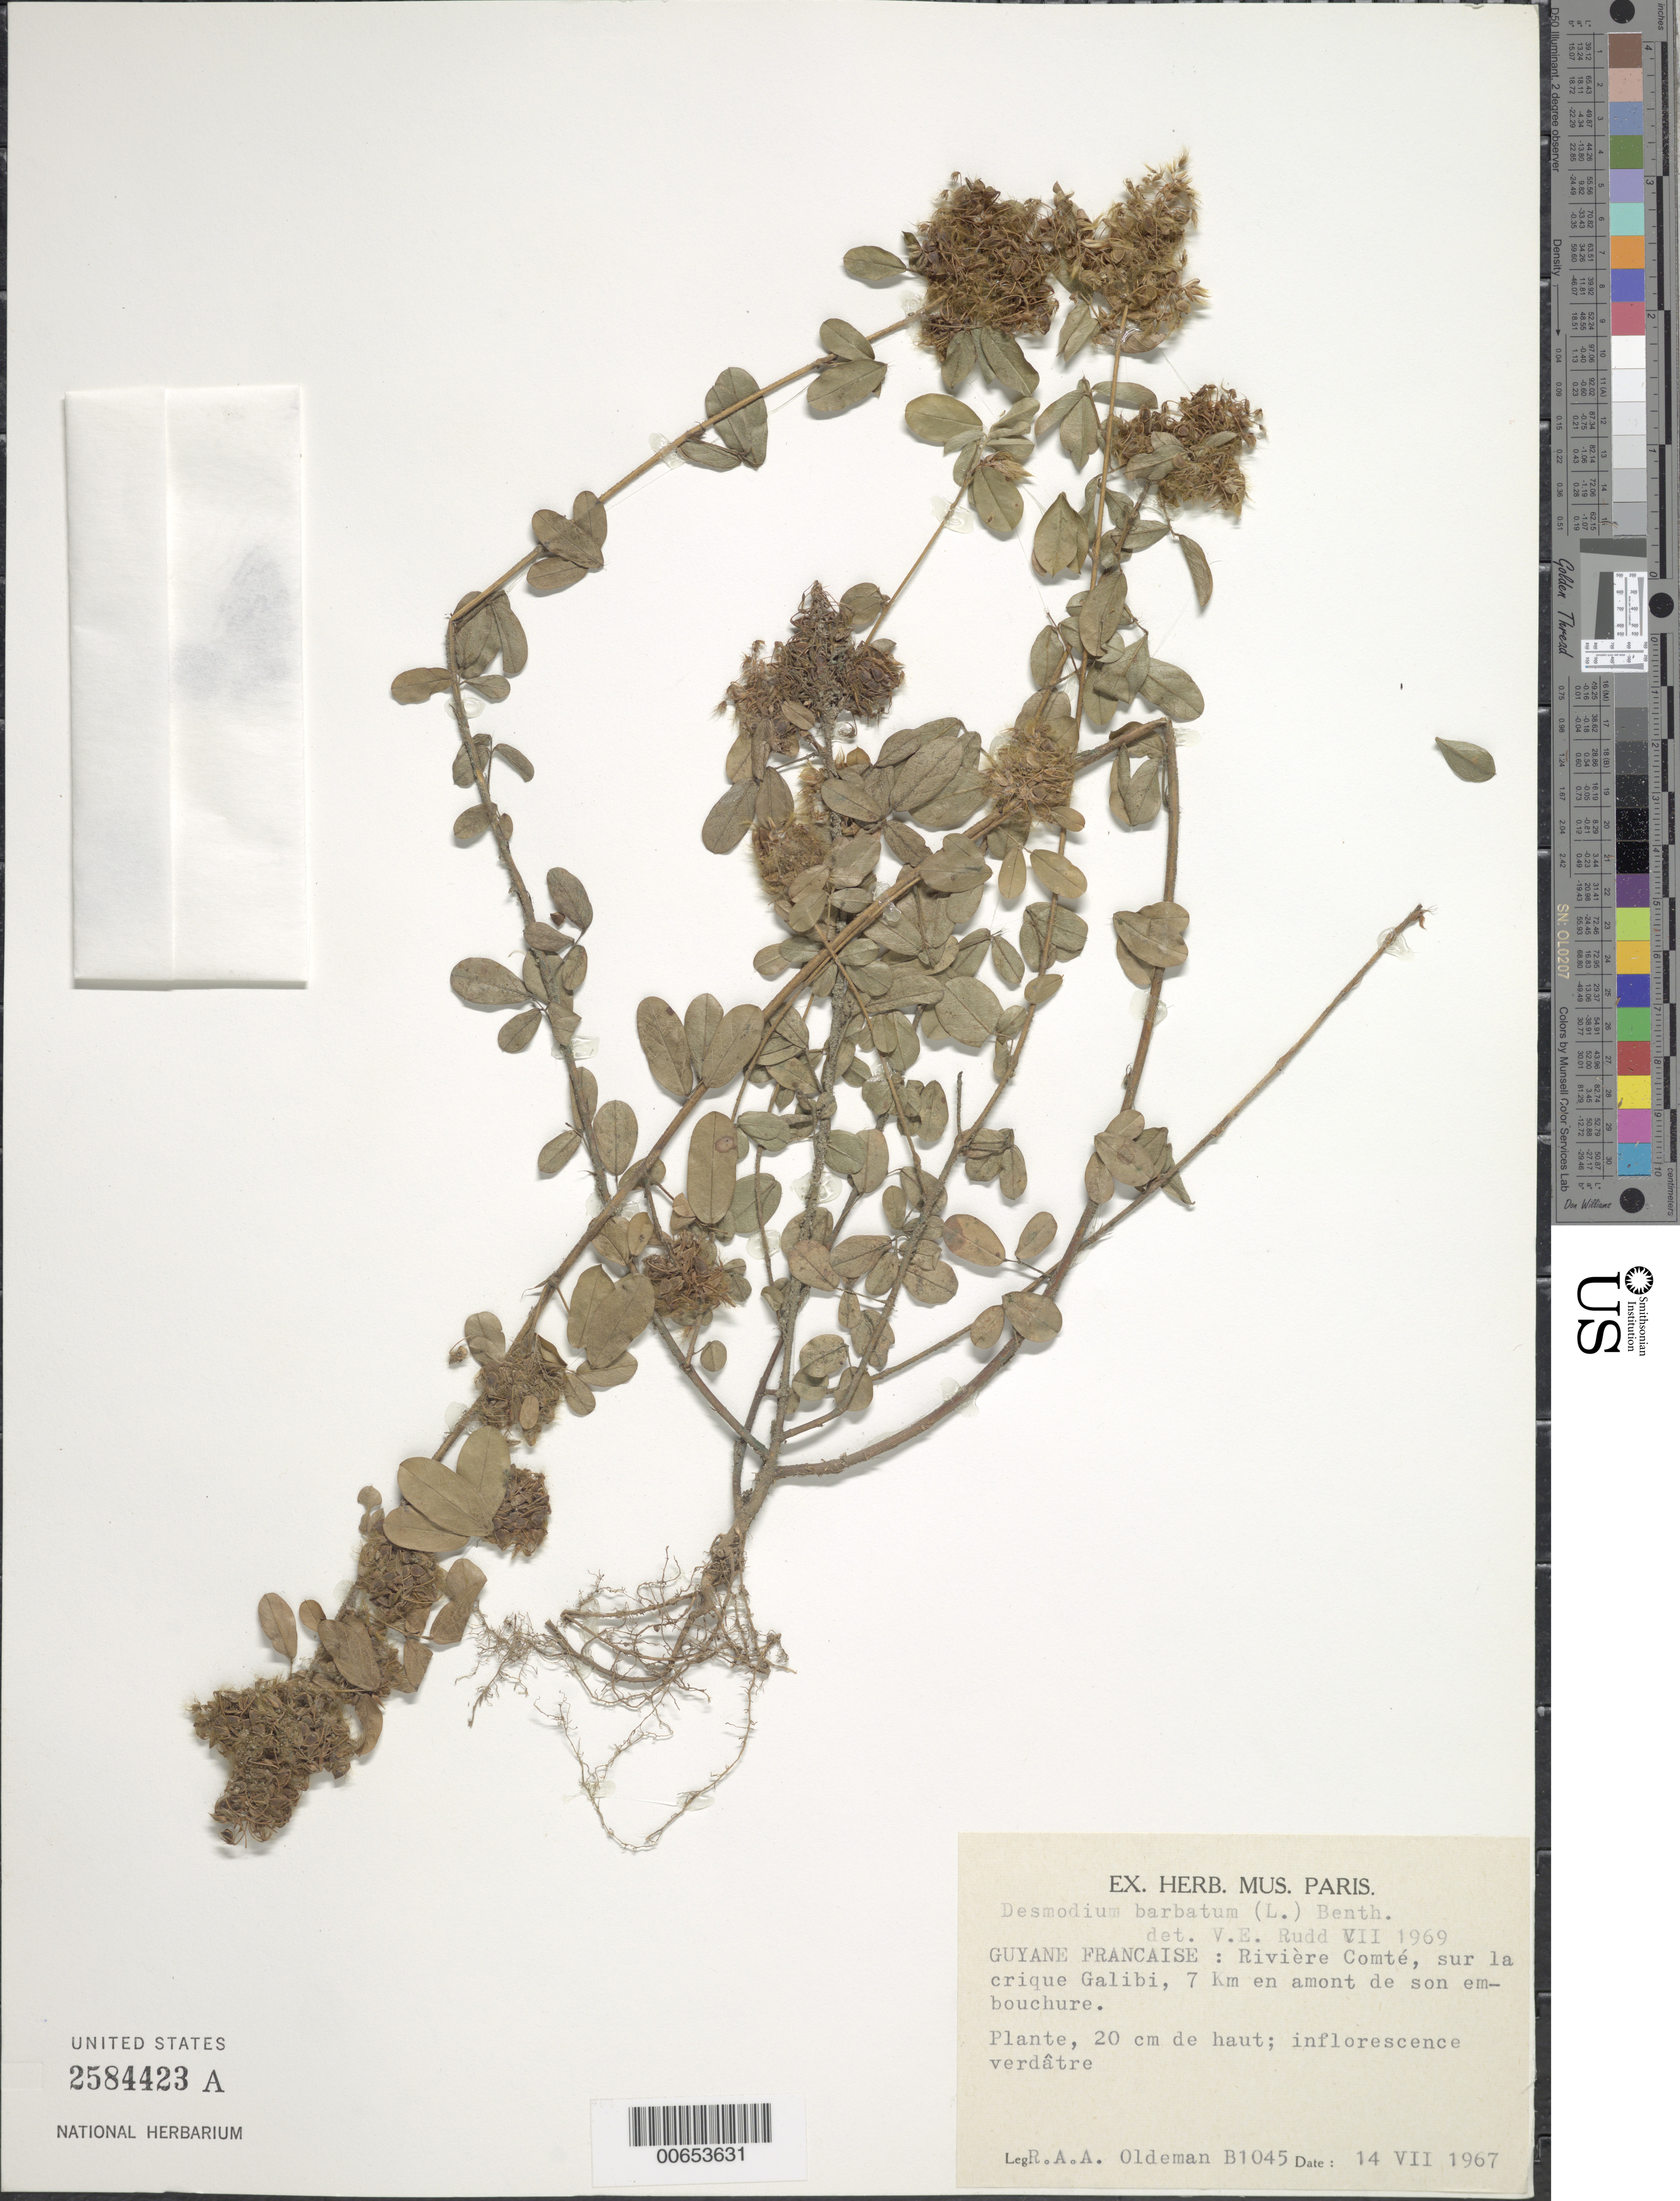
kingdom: Plantae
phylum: Tracheophyta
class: Magnoliopsida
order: Fabales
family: Fabaceae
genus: Grona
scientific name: Grona barbata var. barbata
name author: (L.) H. Ohashi & K. Ohashi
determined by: Strong, Mark T., (BOT), Smithsonian Institution - National Museum of Natural History (UNITED STATES)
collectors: R. Oldeman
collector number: B 1045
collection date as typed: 14-Jul-67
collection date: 1967-07-14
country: French Guiana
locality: Rivière Comté, crique Galibi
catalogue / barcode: US 2584423A